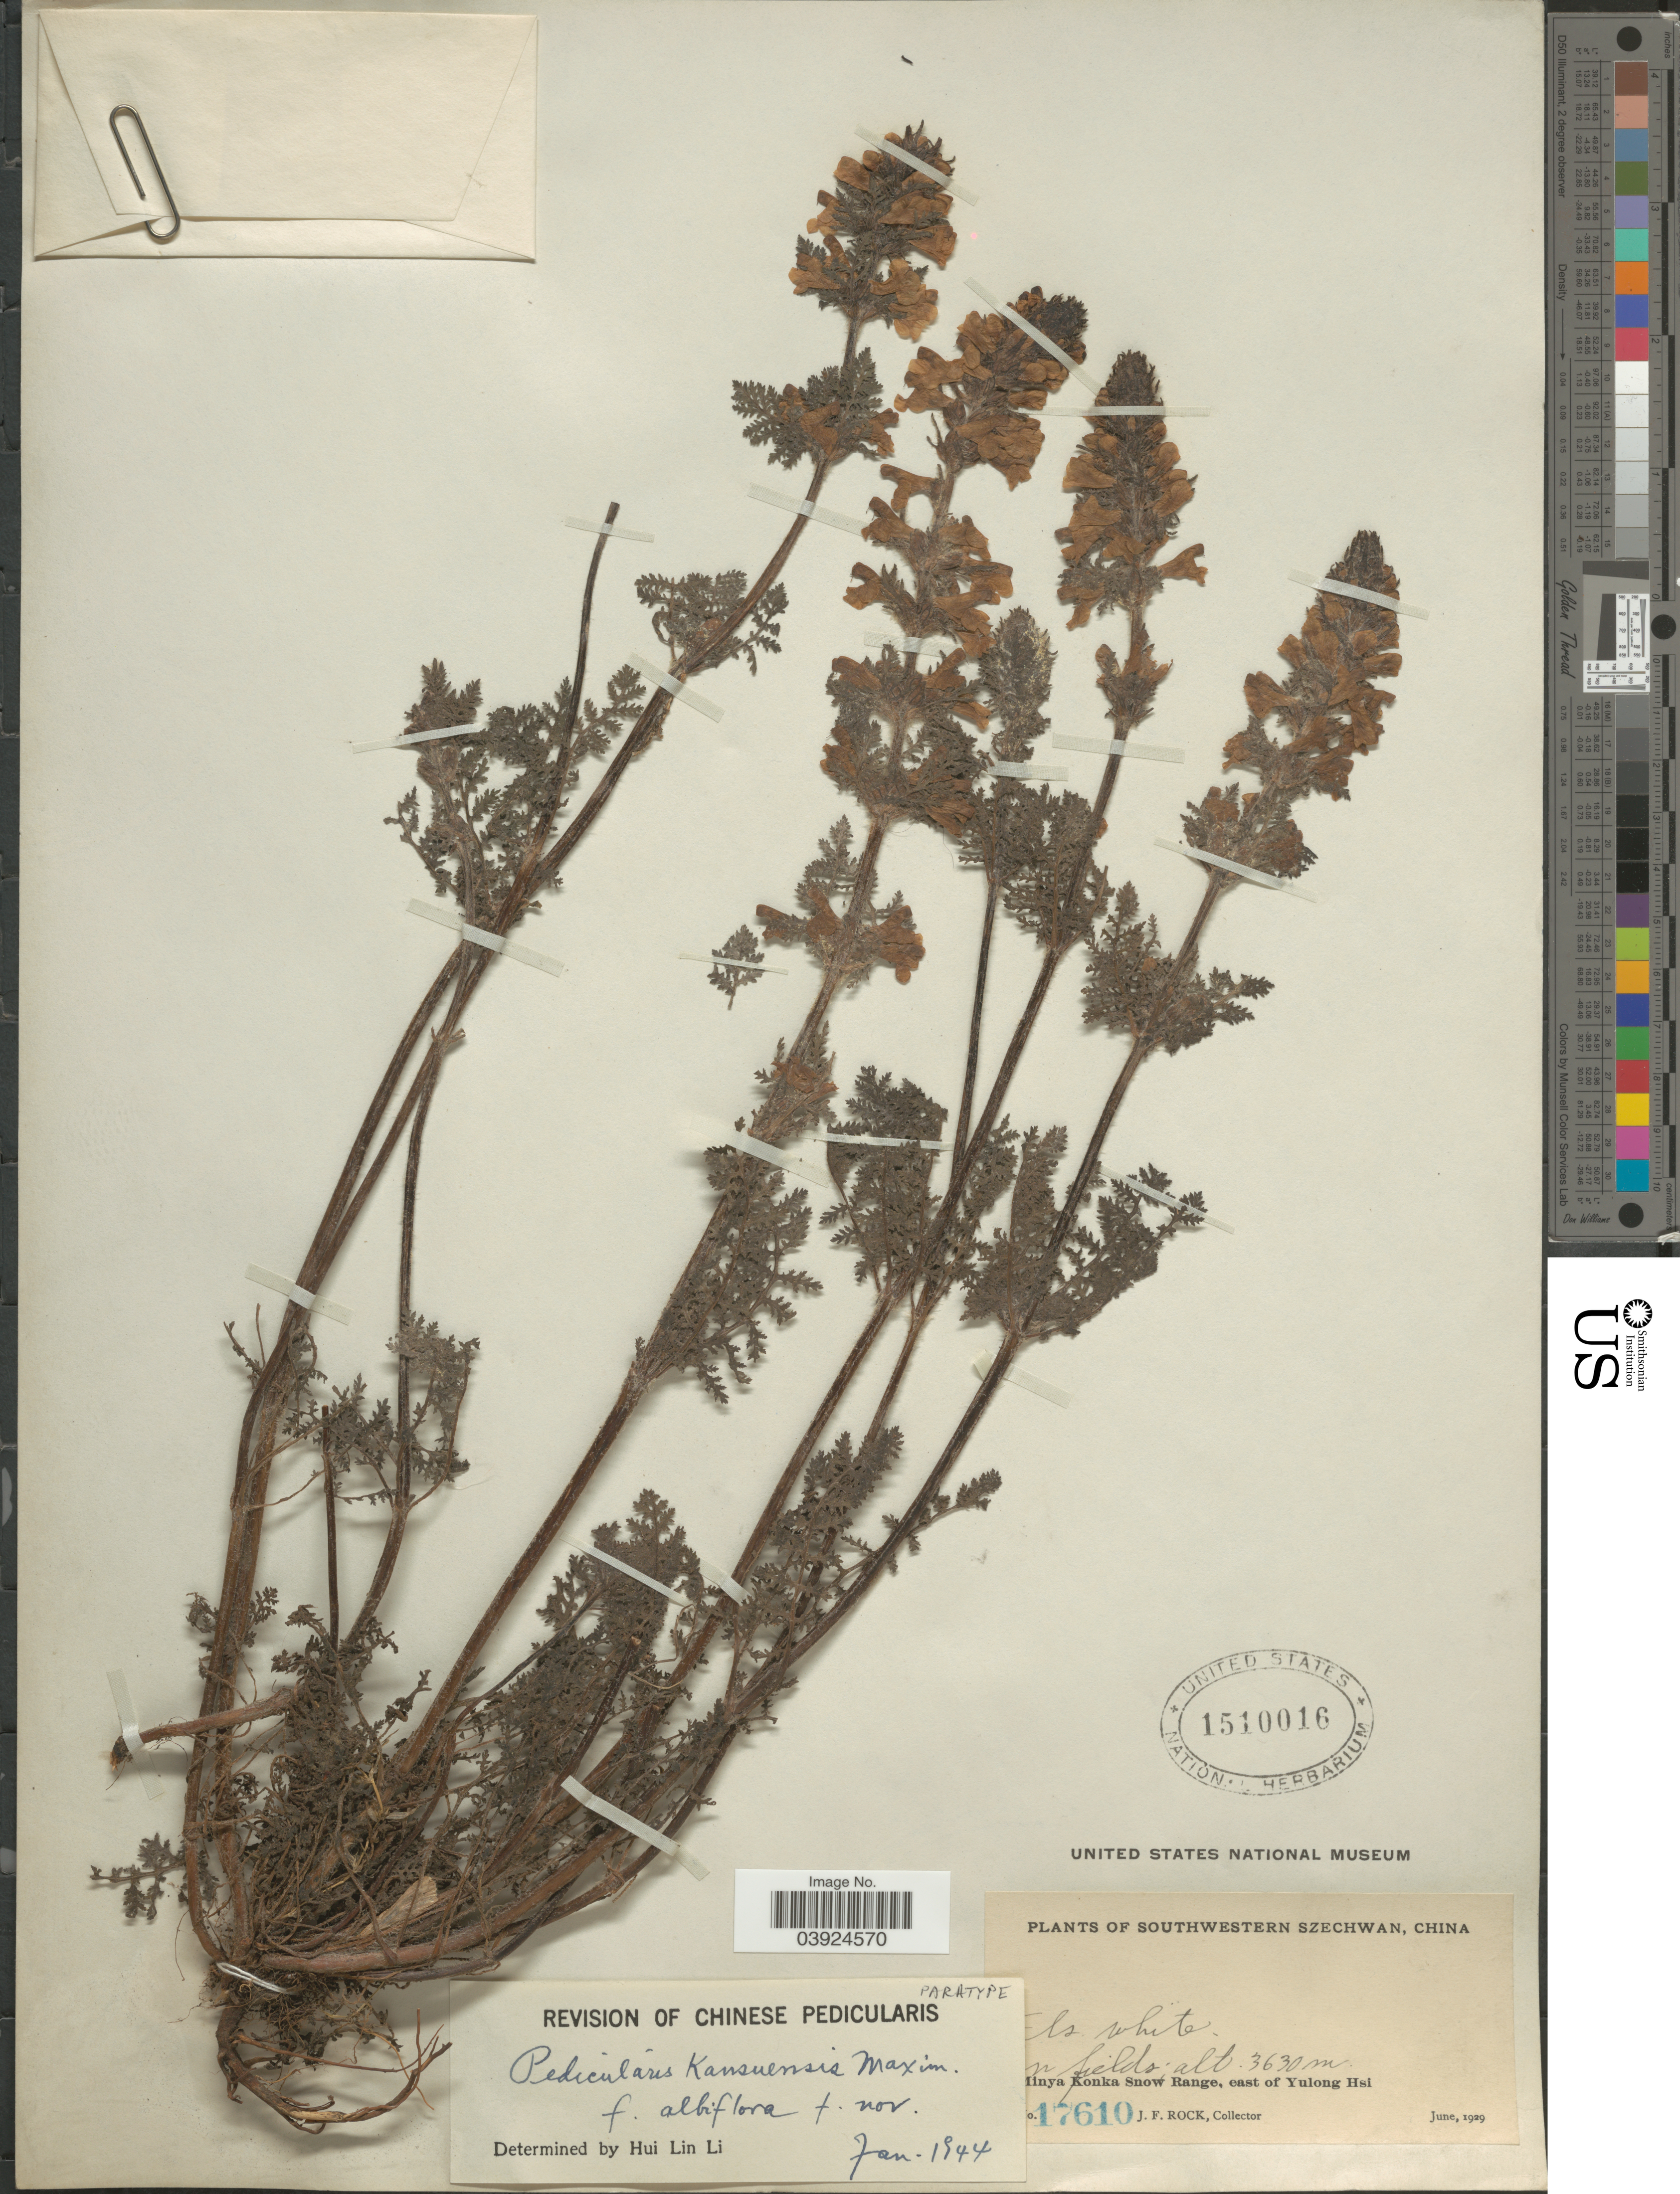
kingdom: Plantae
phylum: Tracheophyta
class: Magnoliopsida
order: Lamiales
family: Orobanchaceae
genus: Pedicularis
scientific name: Pedicularis kansuensis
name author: Maxim.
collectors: J. Rock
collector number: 17610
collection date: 1929-06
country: China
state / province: Sichuan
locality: Southwestern Szechwan. [illegible text]inya Konka Snow Range, east of Yulong Hsi.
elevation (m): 3630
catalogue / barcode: US 1510016